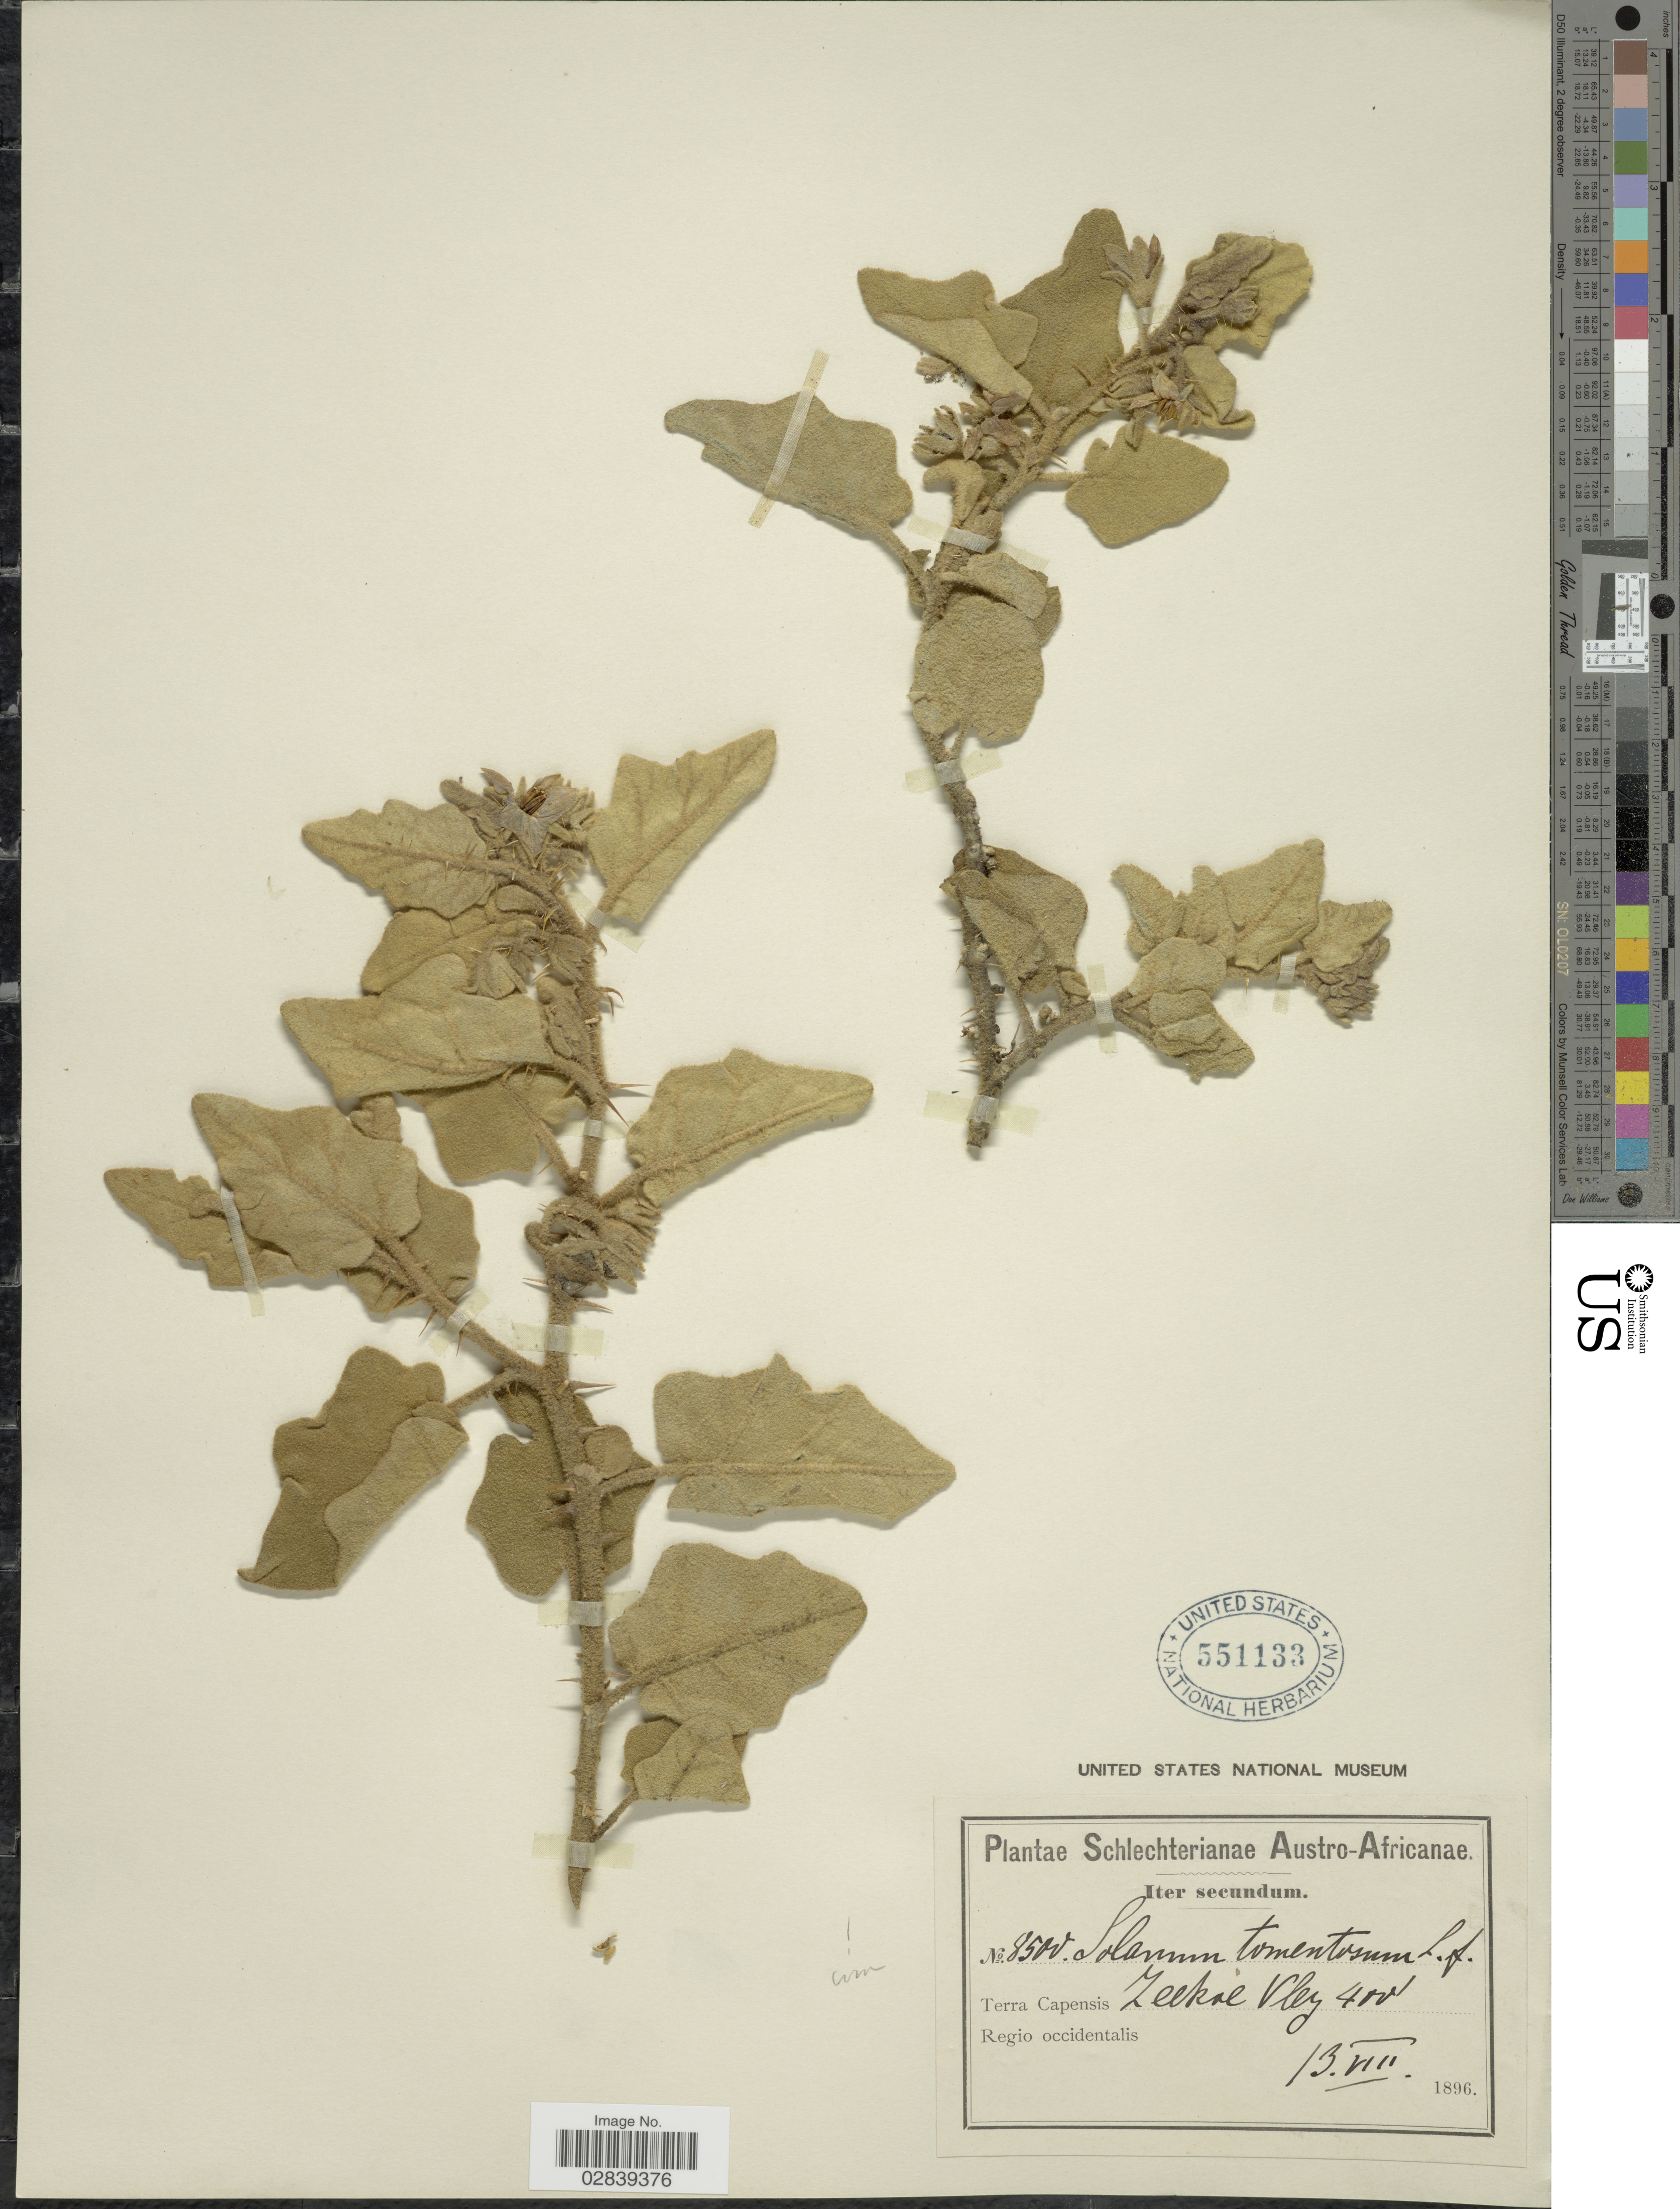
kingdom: Plantae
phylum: Tracheophyta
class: Magnoliopsida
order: Solanales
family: Solanaceae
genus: Solanum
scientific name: Solanum tomentosum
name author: L.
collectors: Schlechter, --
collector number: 8500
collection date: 1896-08-13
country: South Africa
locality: Austro-Africanae, Terra Capensis, Regio occidentalis, Zeekal Vley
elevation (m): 122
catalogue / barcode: US 551133